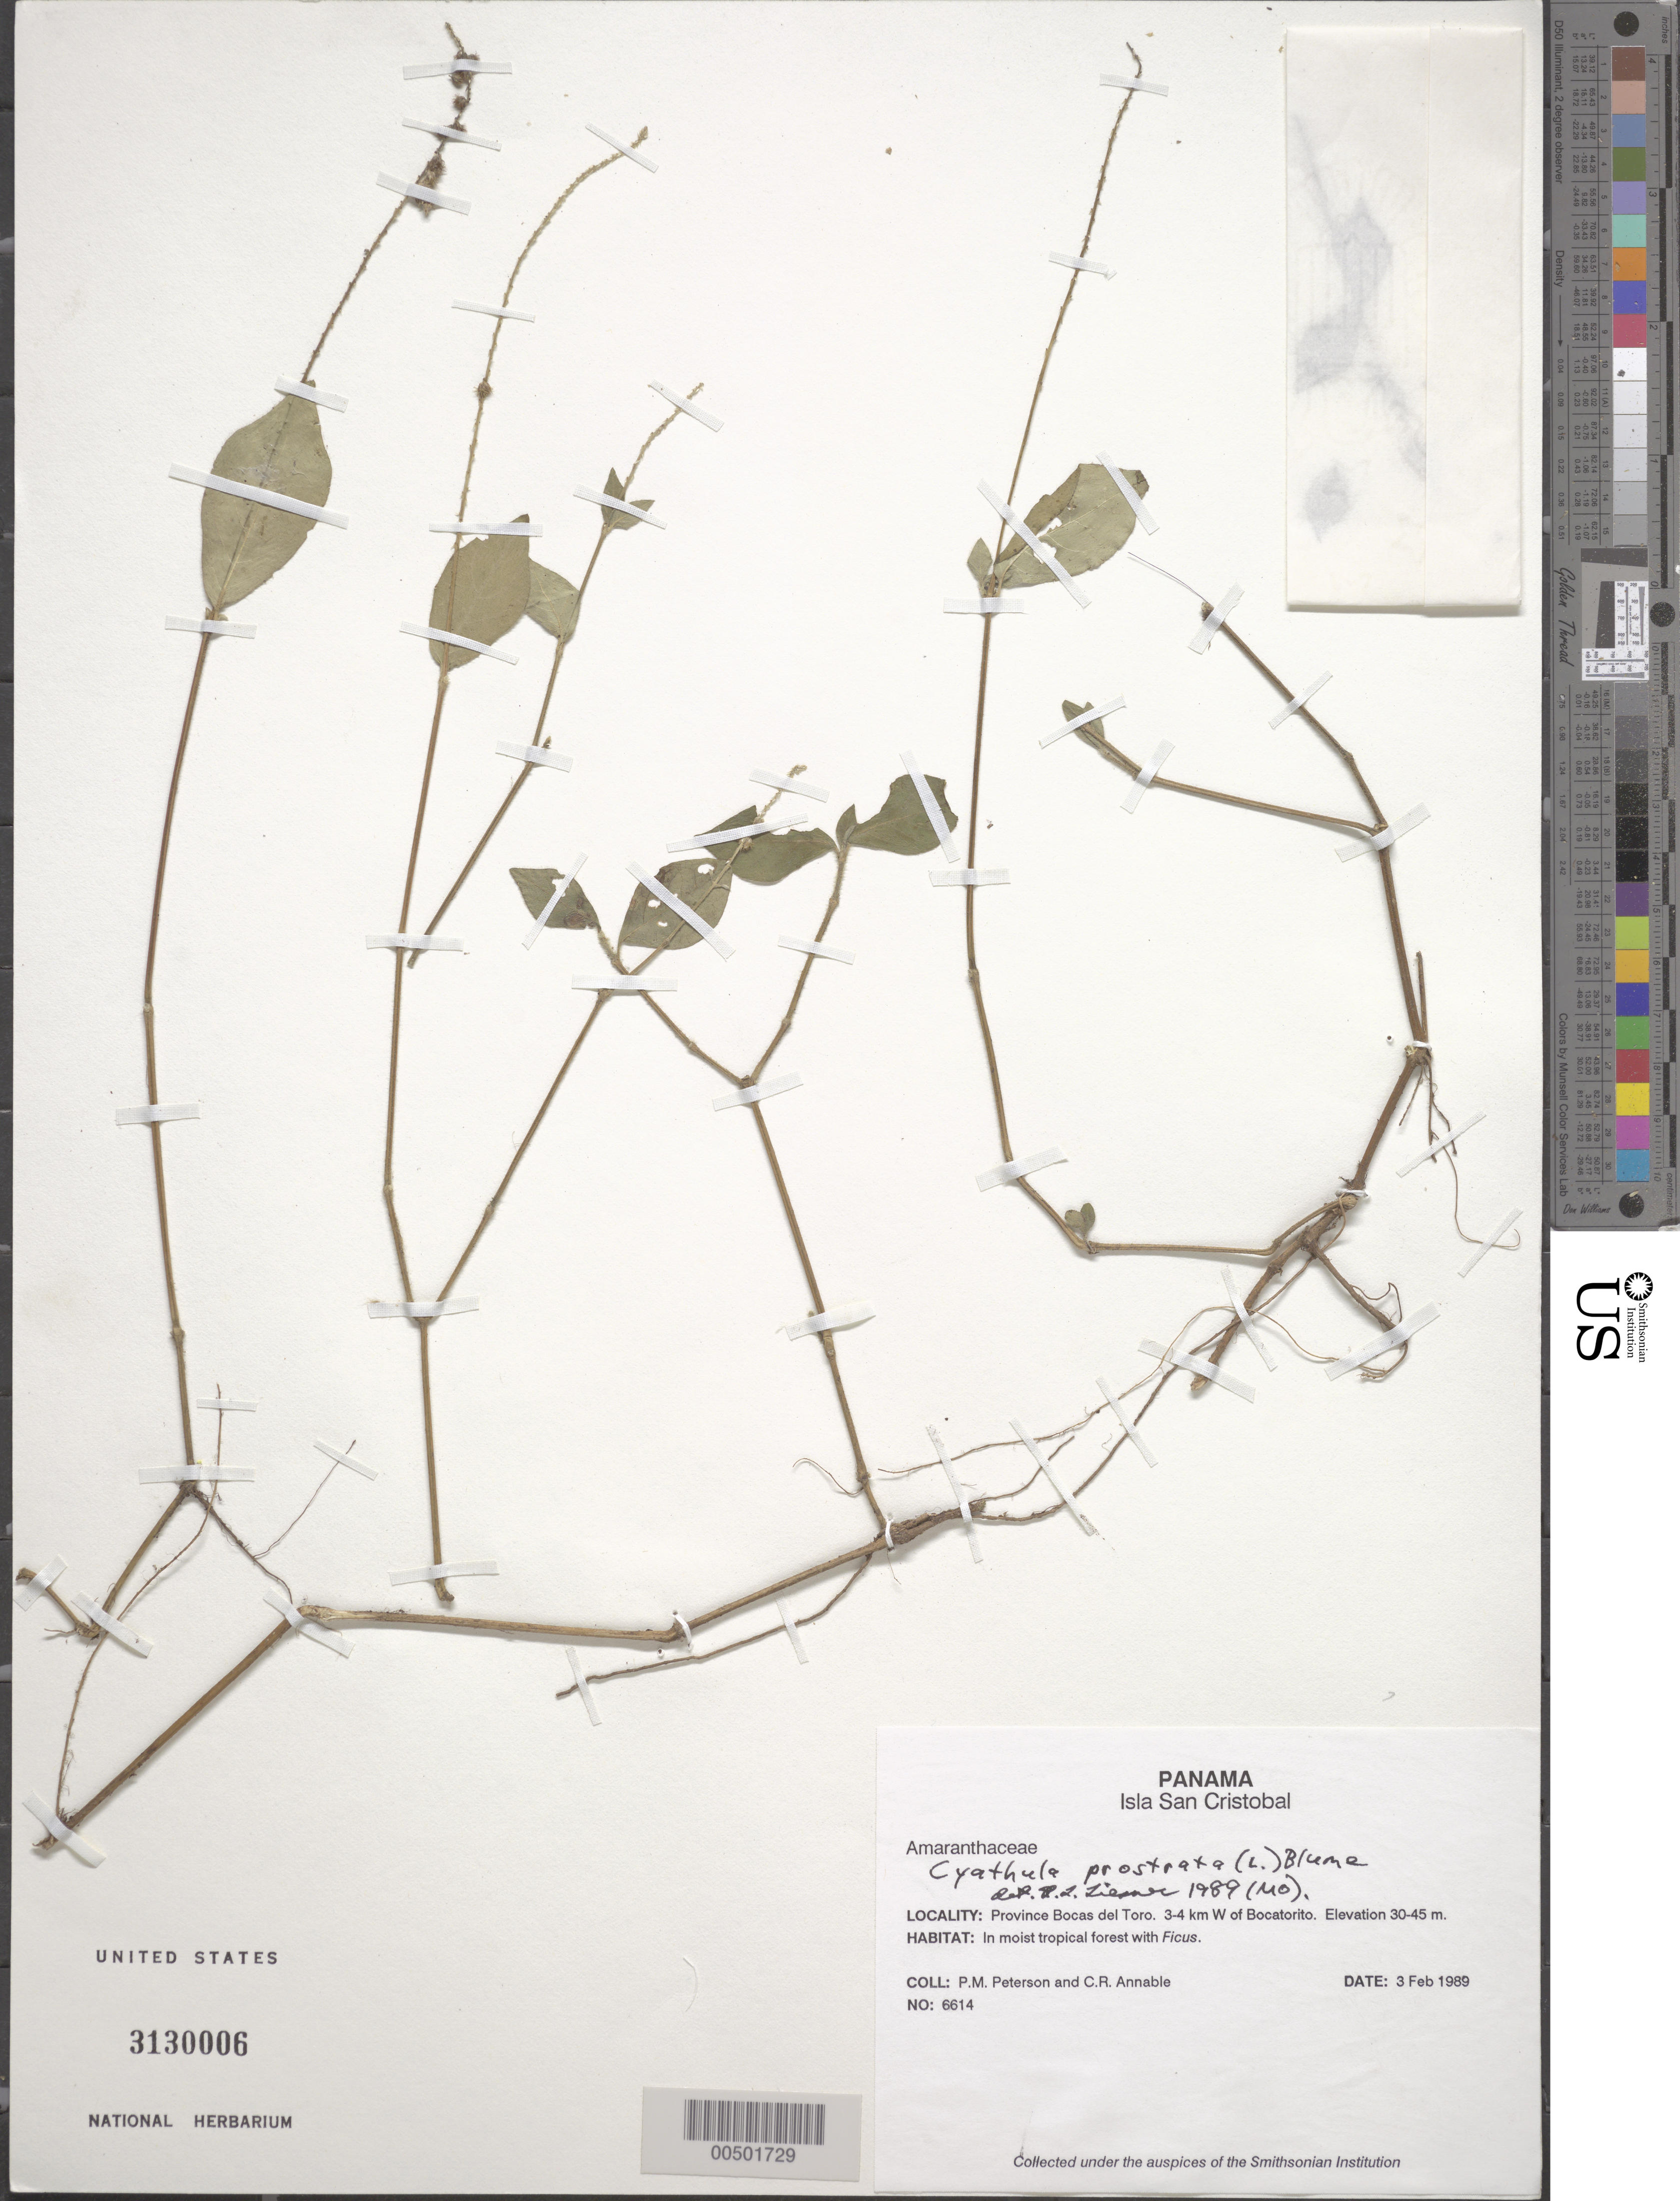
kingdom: Plantae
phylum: Tracheophyta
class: Magnoliopsida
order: Caryophyllales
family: Amaranthaceae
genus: Cyathula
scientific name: Cyathula prostrata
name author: (L.) Blume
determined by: Liesner, R. L.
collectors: P. M. Peterson & C. R. Annable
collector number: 06614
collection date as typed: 03 Feb 1989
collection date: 1989-02-03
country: Panama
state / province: Bocas del Toro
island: San Cristóbal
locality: Isla San Cristobal, 3-4 km W ofBocaTorito.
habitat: In moist tropical forest with Ficus.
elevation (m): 30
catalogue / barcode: US 3130006